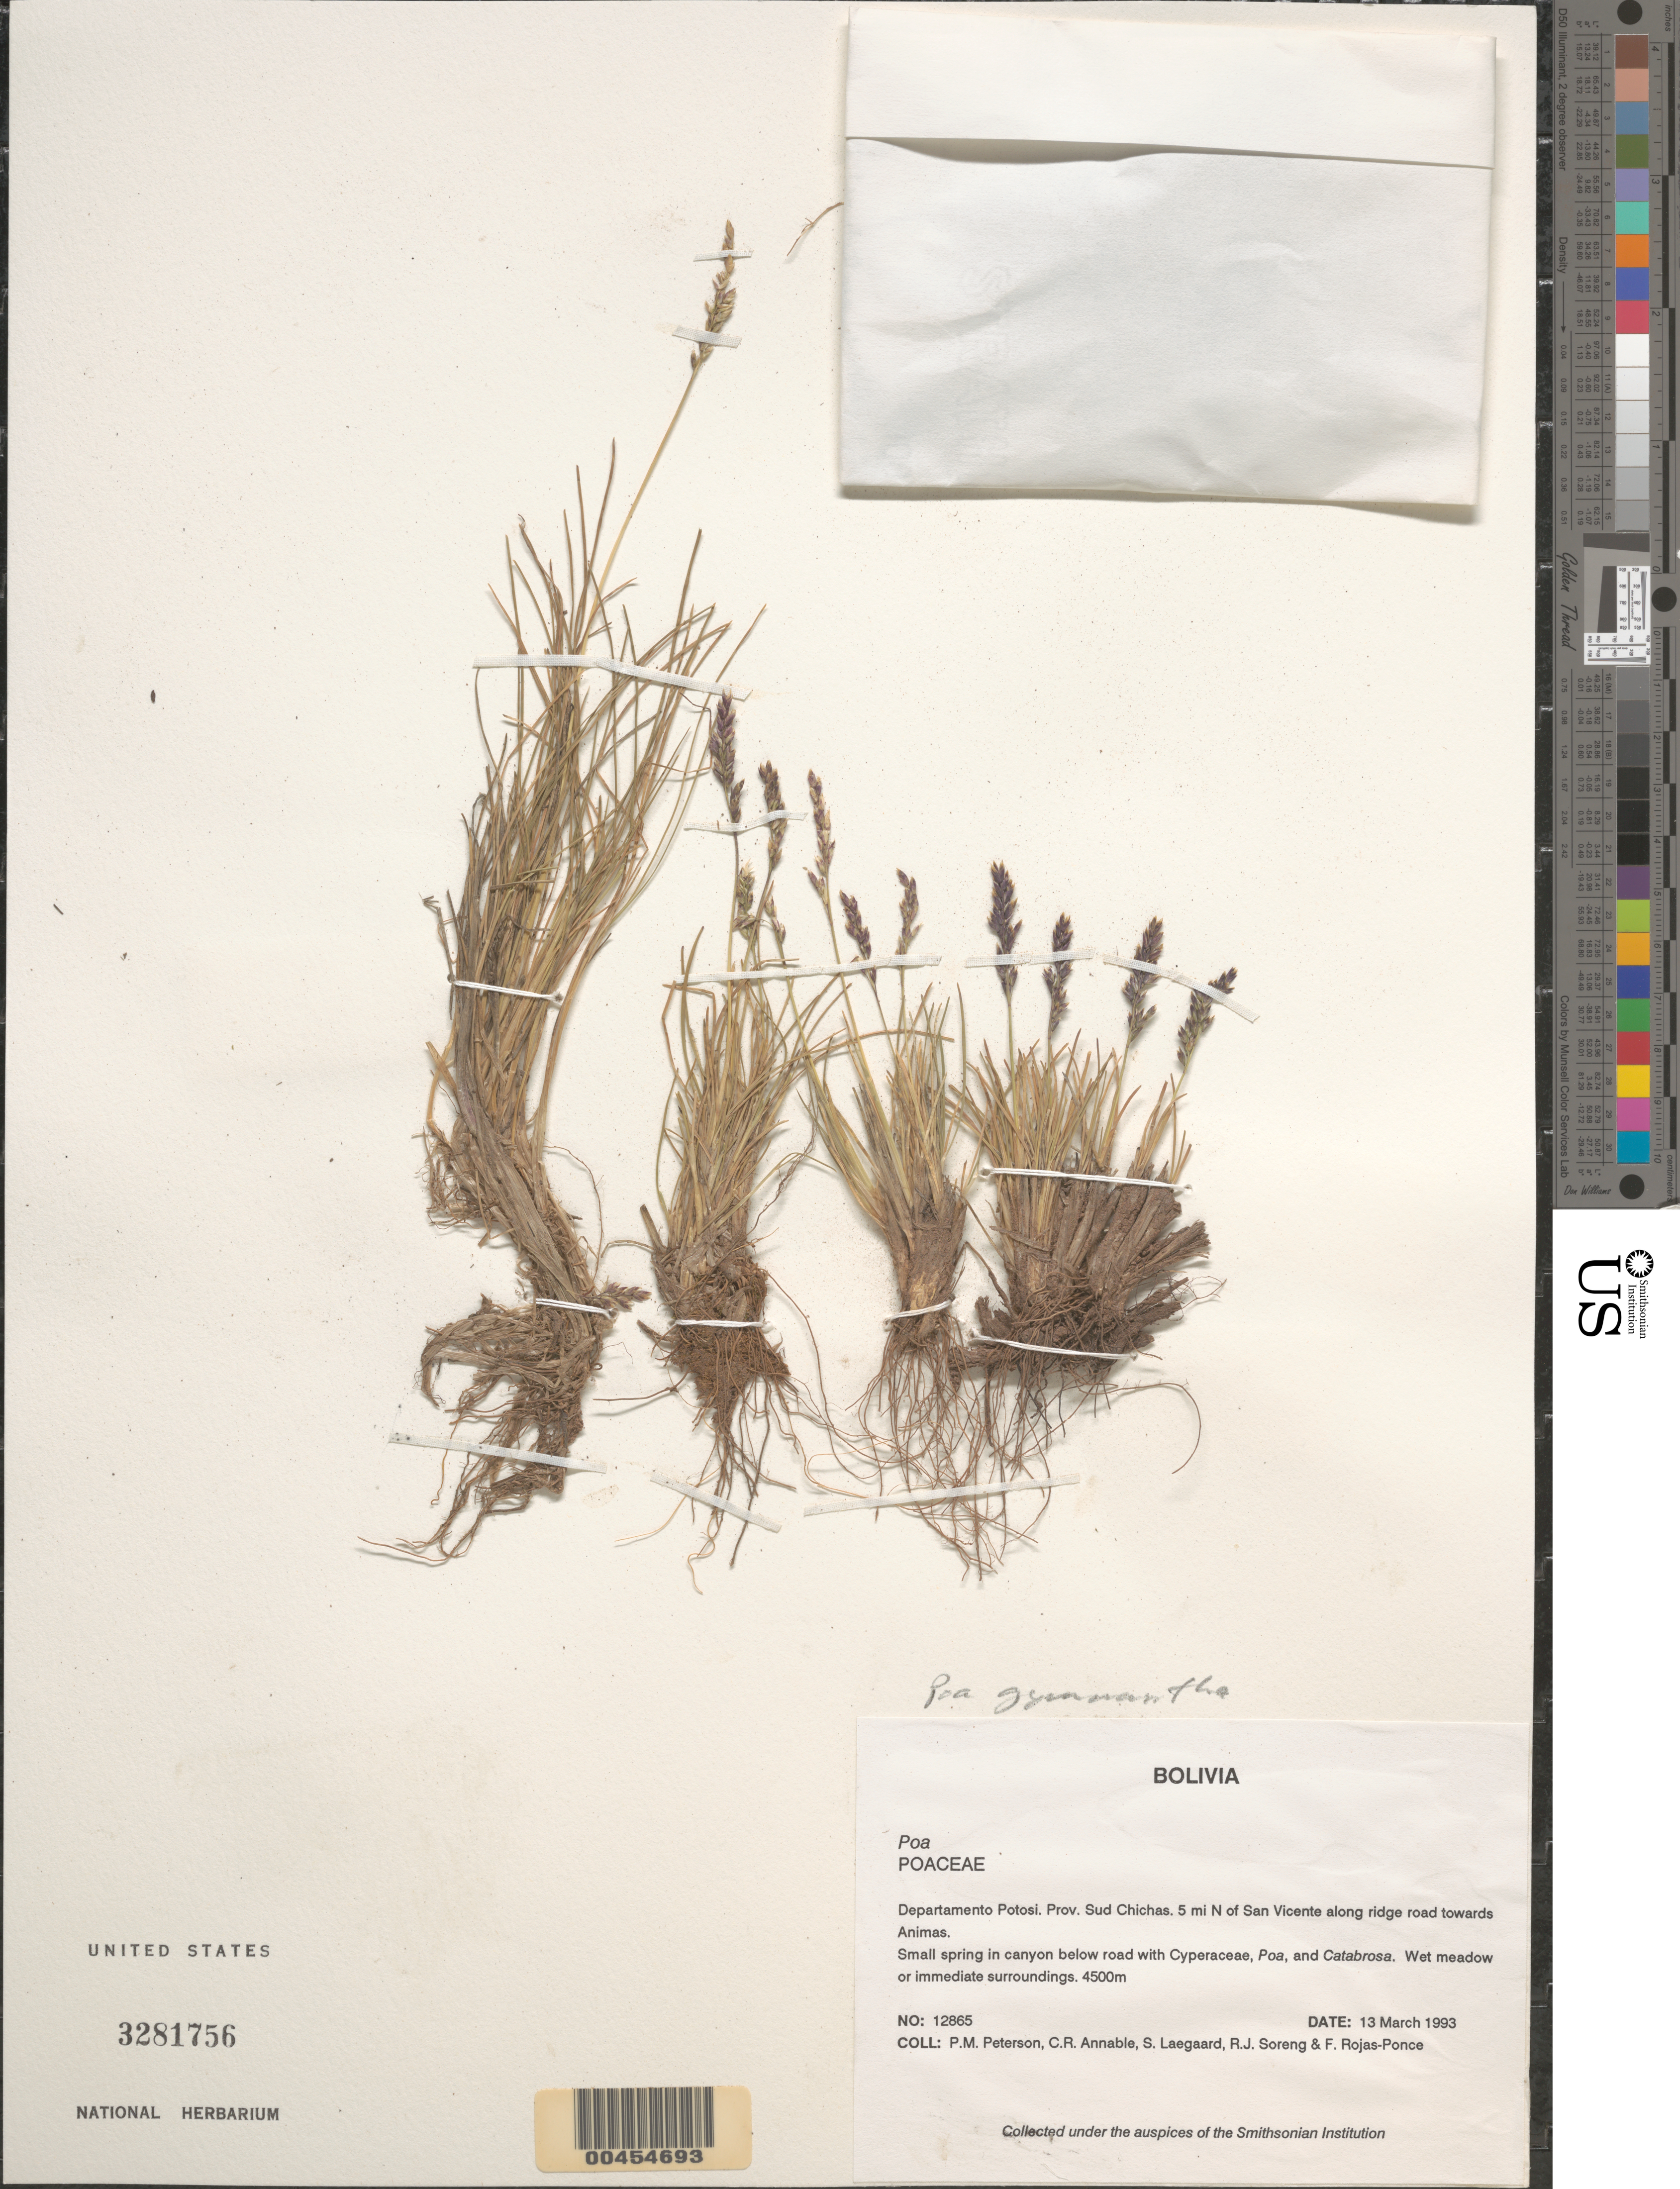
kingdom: Plantae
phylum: Tracheophyta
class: Liliopsida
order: Poales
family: Poaceae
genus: Poa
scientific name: Poa gymnantha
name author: Pilg.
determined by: Soreng, Robert J., Research Associate (BOT), Smithsonian Institution - National Museum of Natural History (UNITED STATES)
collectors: P. M. Peterson, C. R. Annable, S. Lægaard, R. J. Soreng & F. Rojas-Ponce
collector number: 12865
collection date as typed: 13 Mar 1993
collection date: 1993-03-13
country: Bolivia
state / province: Potosí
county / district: Sud Chichas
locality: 5 mi N of San Vicente along ridge road towards Animas.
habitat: Small spring in canyon below road with Cyperaceae, Poa, and Catabrosa. Wet meadow or immediate surroundings.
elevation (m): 4500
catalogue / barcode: US 3281756